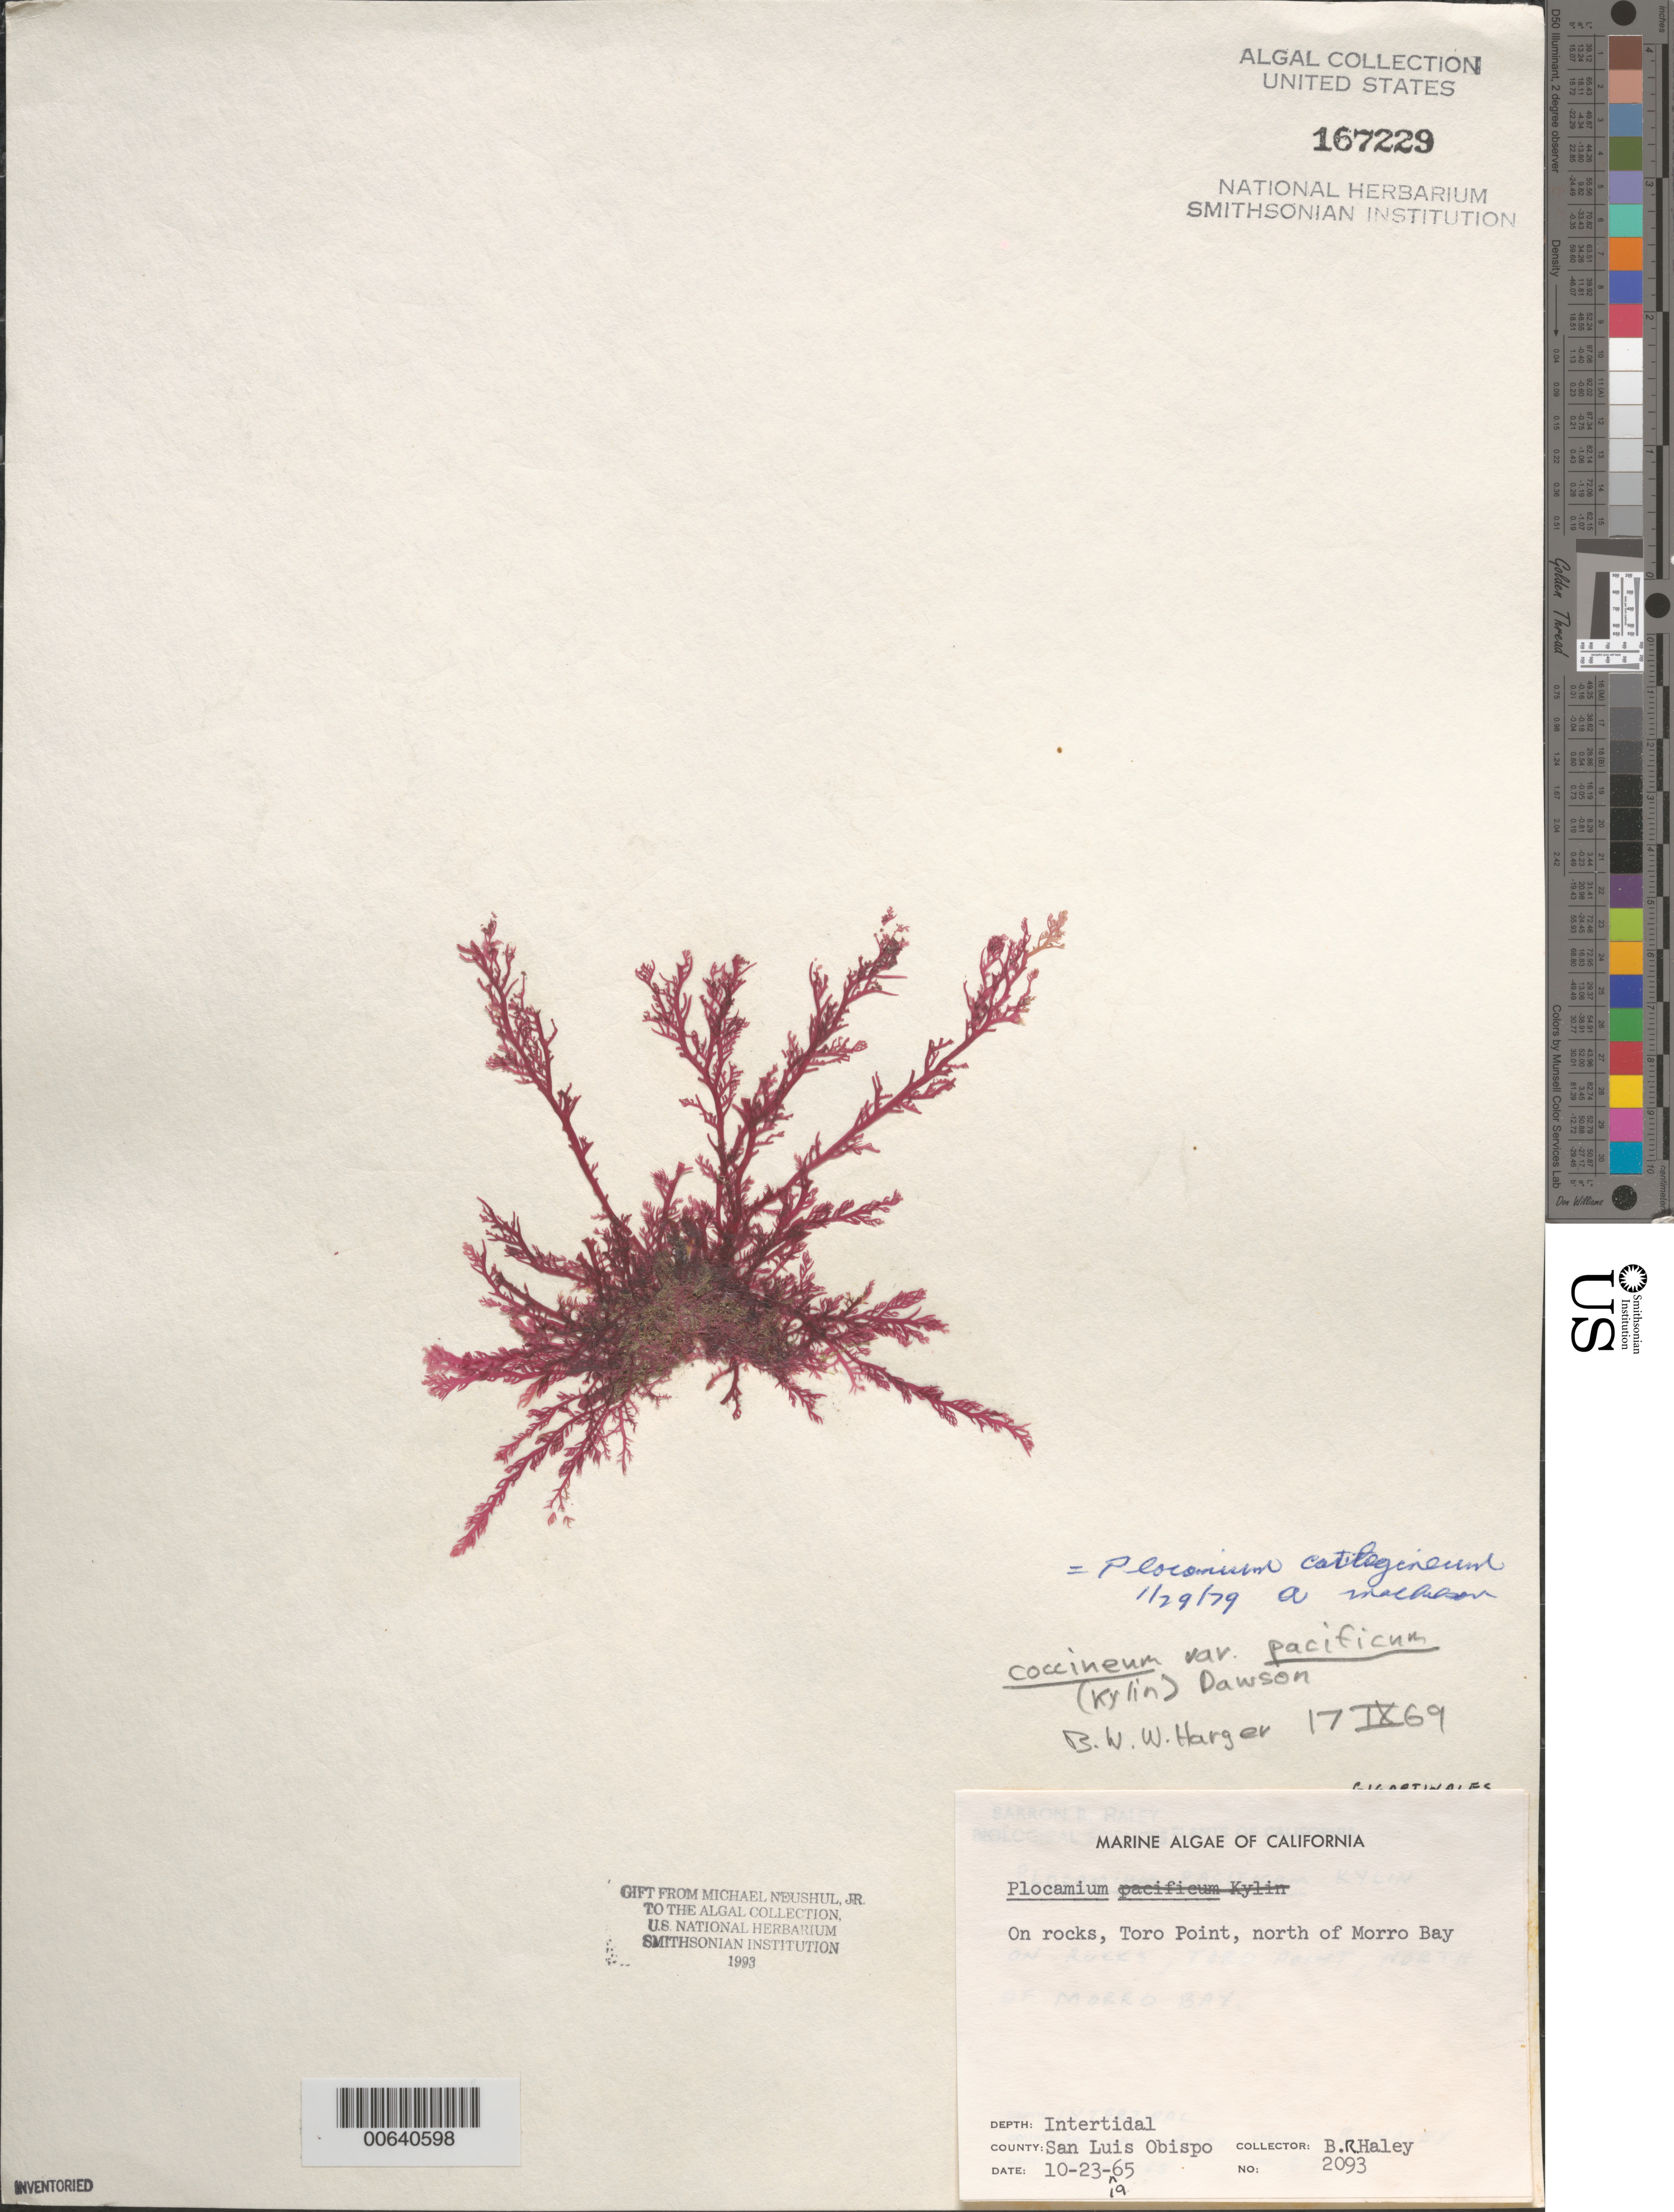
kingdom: Plantae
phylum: Rhodophyta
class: Florideophyceae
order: Plocamiales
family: Plocamiaceae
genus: Plocamium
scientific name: Plocamium cartilagineum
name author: (L.) P.S. Dixon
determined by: Mathieson, A. C.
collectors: B. Haley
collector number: Neushul 2093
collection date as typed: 23 Oct 1965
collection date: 1965-10-23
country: United States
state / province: California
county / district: San Luis Obispo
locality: Toro Point, north of Morro Bay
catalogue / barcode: US 167229